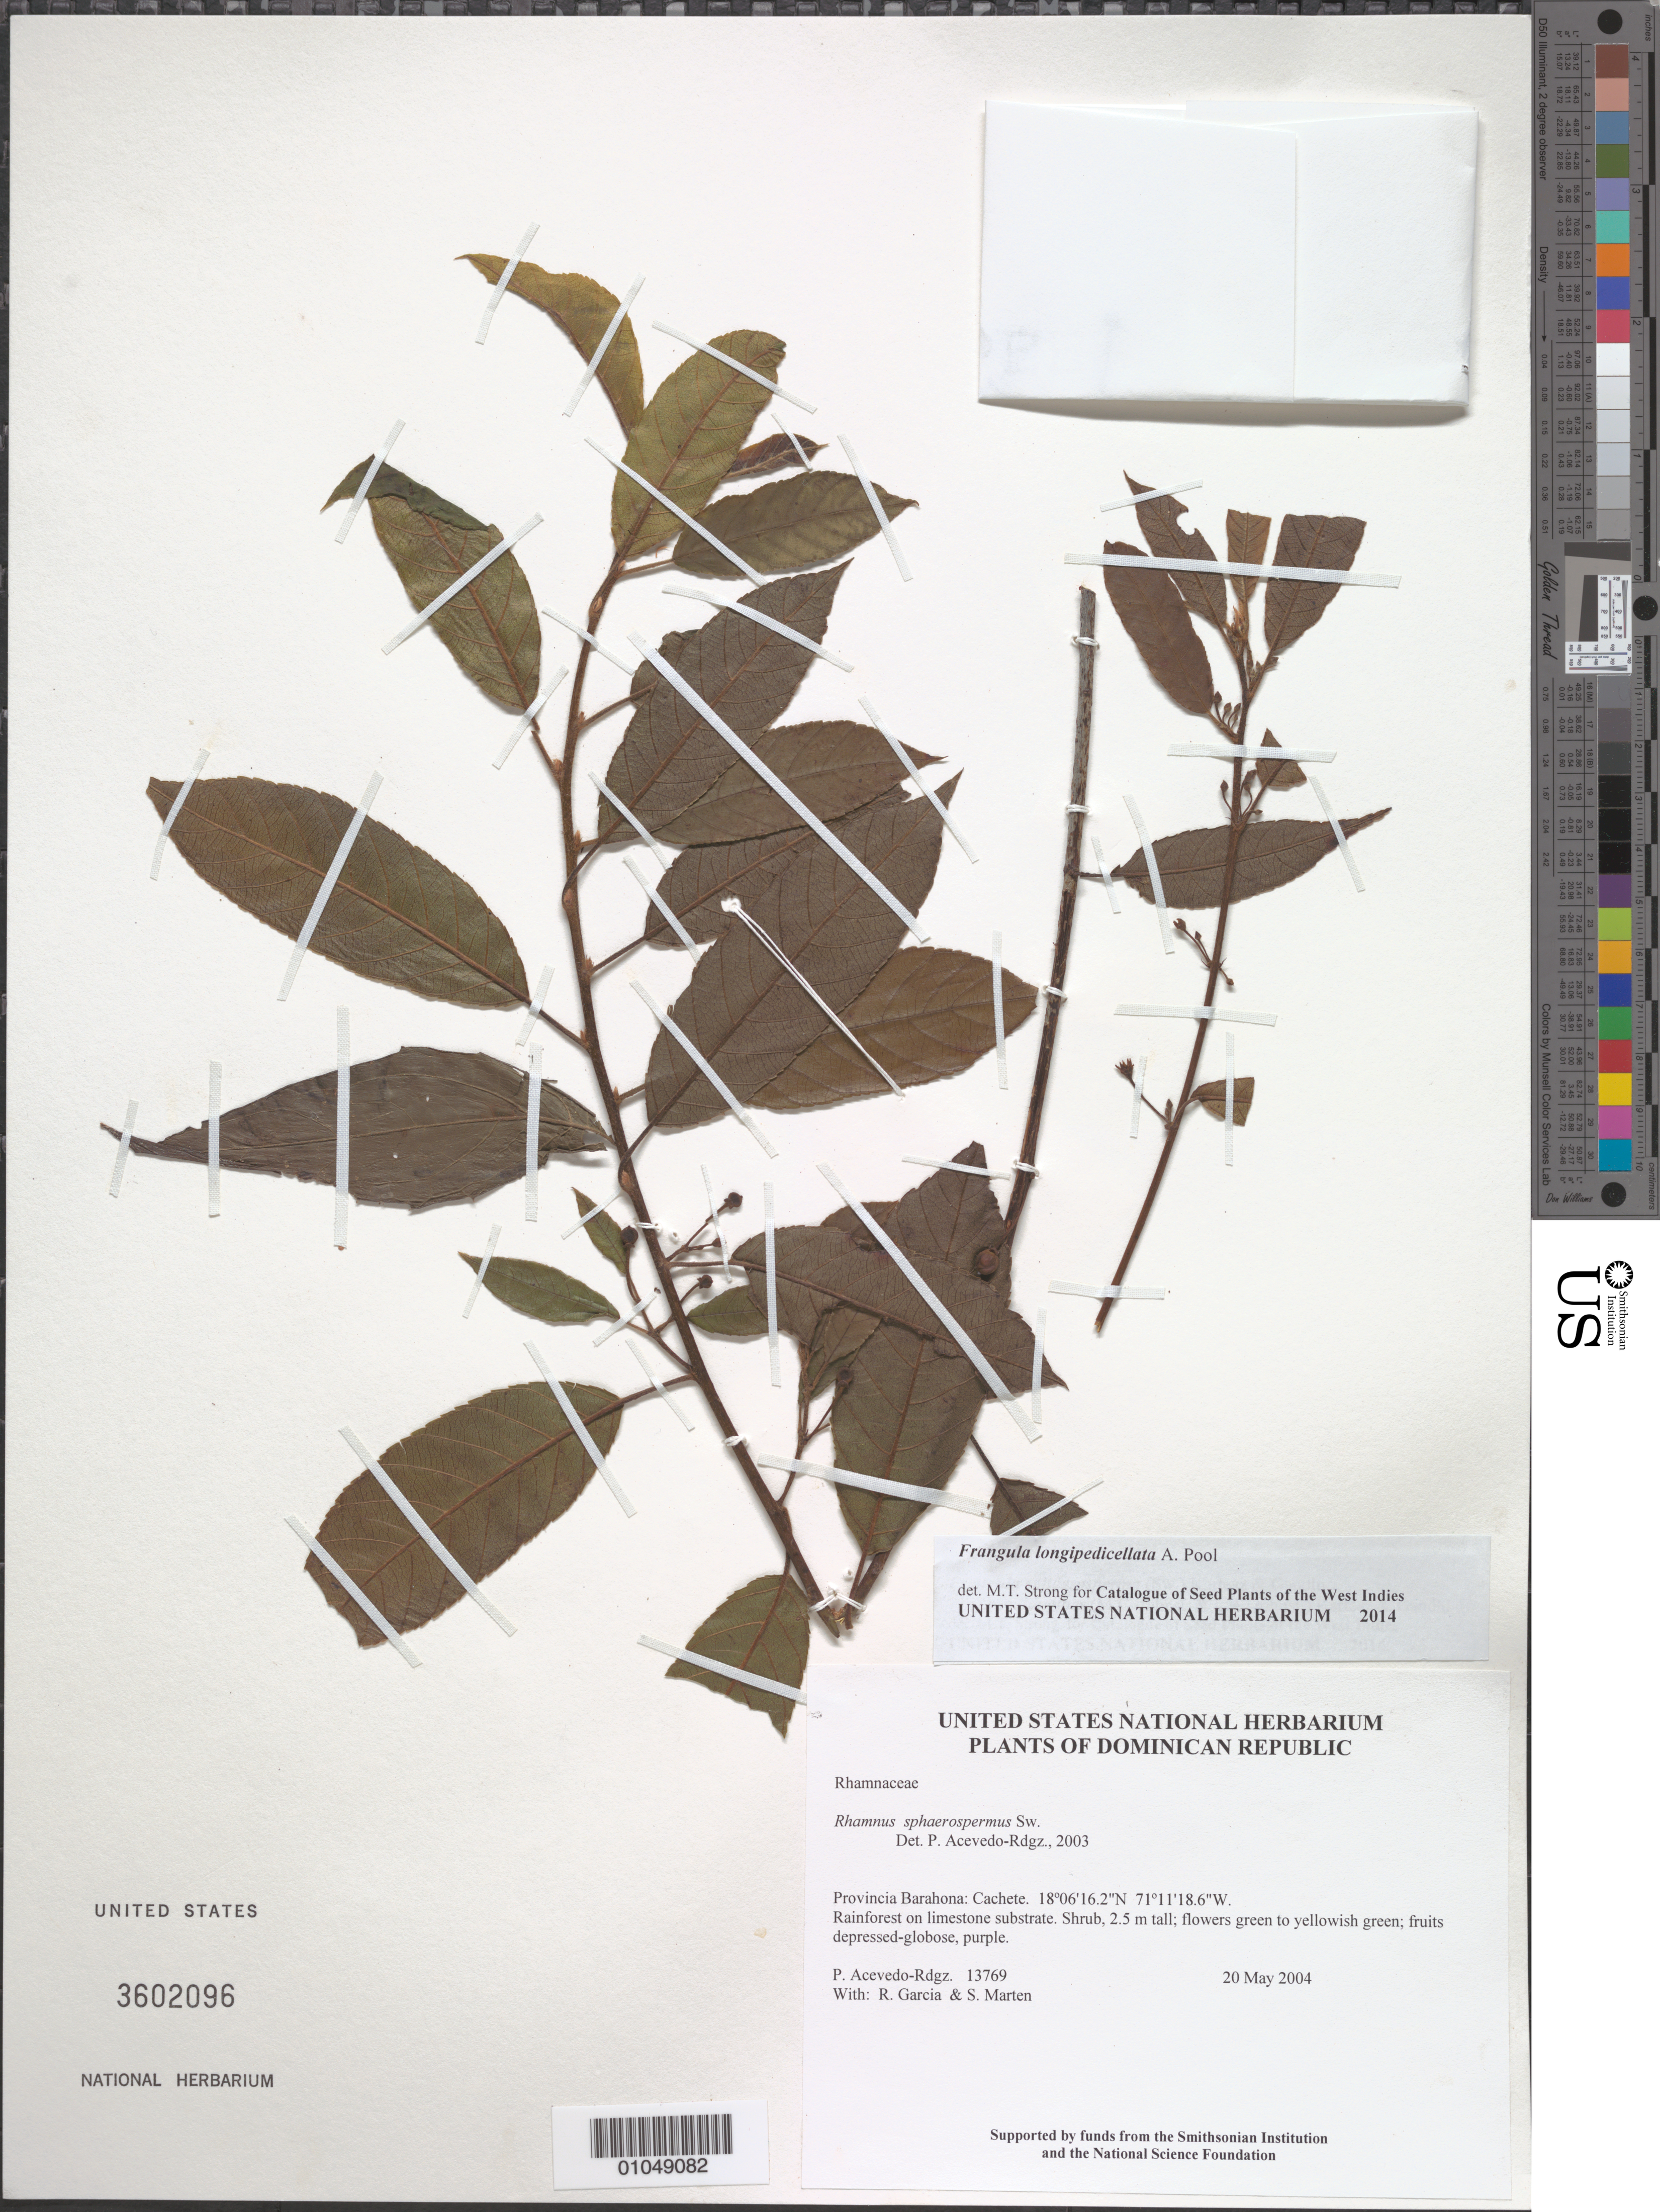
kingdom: Plantae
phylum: Tracheophyta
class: Magnoliopsida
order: Rosales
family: Rhamnaceae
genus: Frangula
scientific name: Frangula longipedicellata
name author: A. Pool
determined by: Strong, M. T., (US), Smithsonian Institution - National Museum of Natural History (UNITED STATES)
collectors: P. Acevedo-Rodr., R. G. García & S. Marten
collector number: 13769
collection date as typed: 20 May 2004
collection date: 2004-05-20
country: Dominican Republic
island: Hispaniola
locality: Provincia Barahona: Cachete.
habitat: Rainforest on limestone substrate.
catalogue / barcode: US 3602096